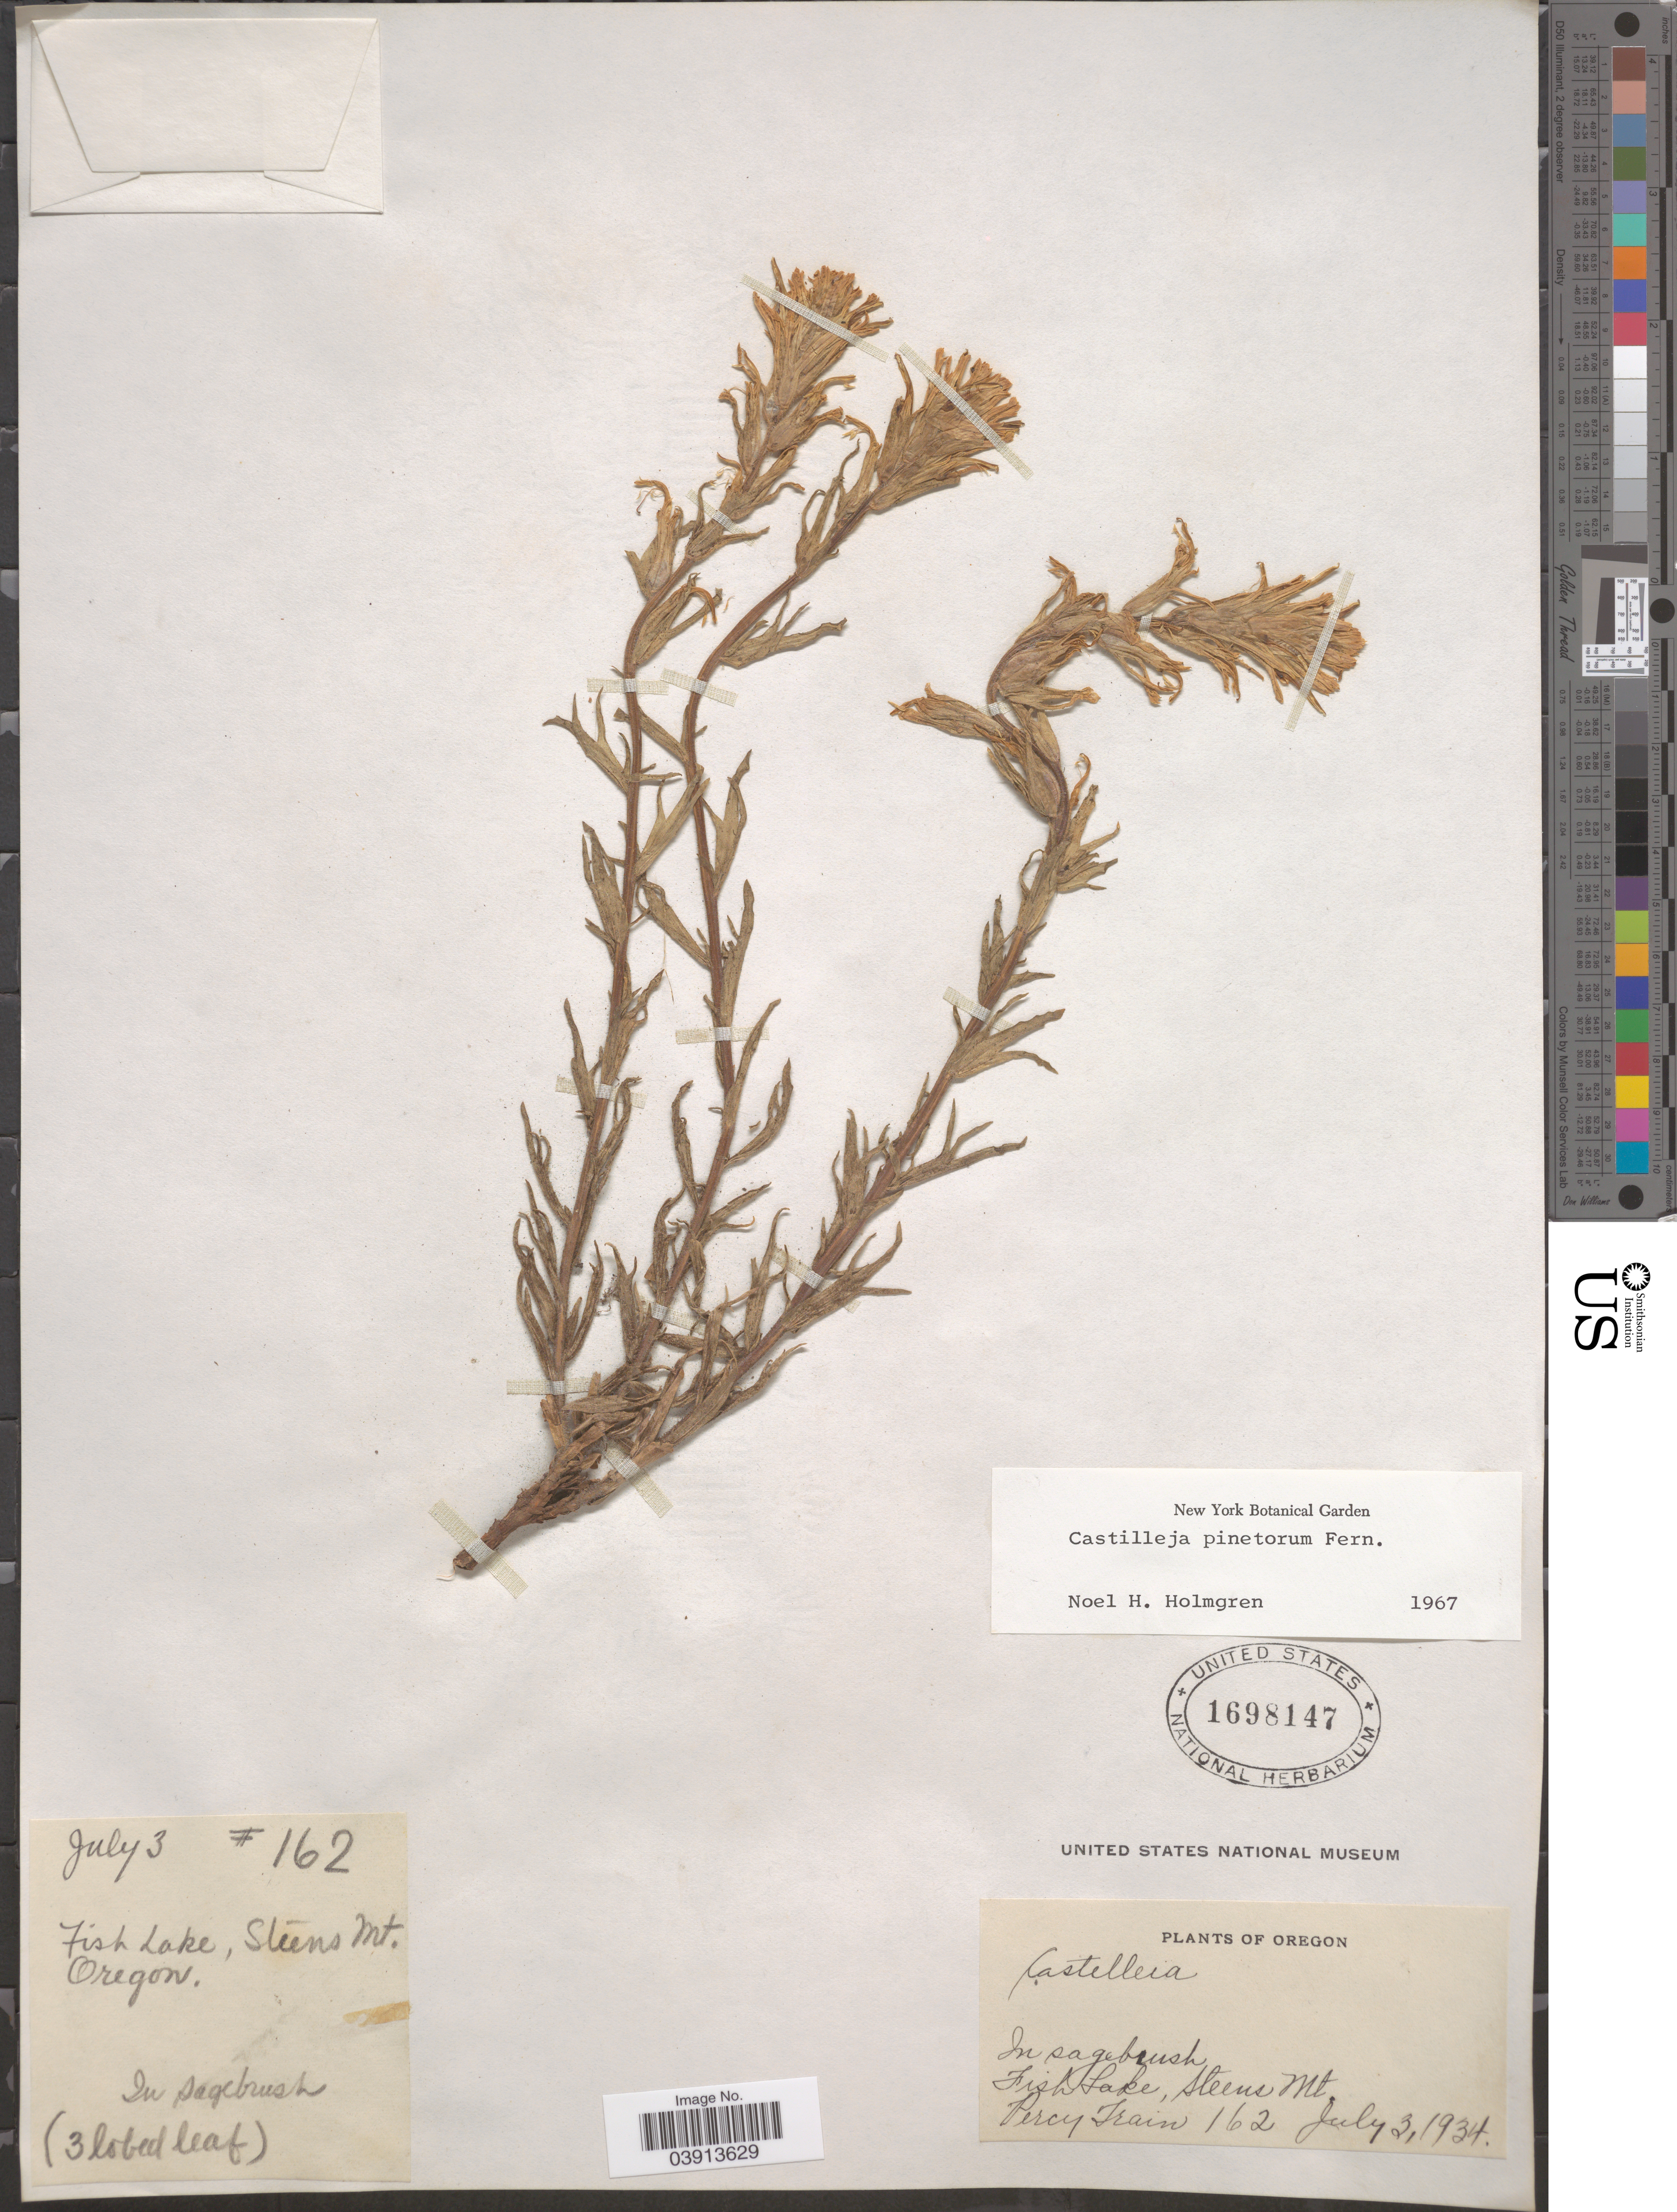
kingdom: Plantae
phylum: Tracheophyta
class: Magnoliopsida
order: Lamiales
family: Orobanchaceae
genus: Castilleja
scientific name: Castilleja pinetorum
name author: Fernald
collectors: P. Train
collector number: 162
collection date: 1934-07-03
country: United States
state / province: Oregon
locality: Fish Lake, Steens Mt.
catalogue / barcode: US 1698147